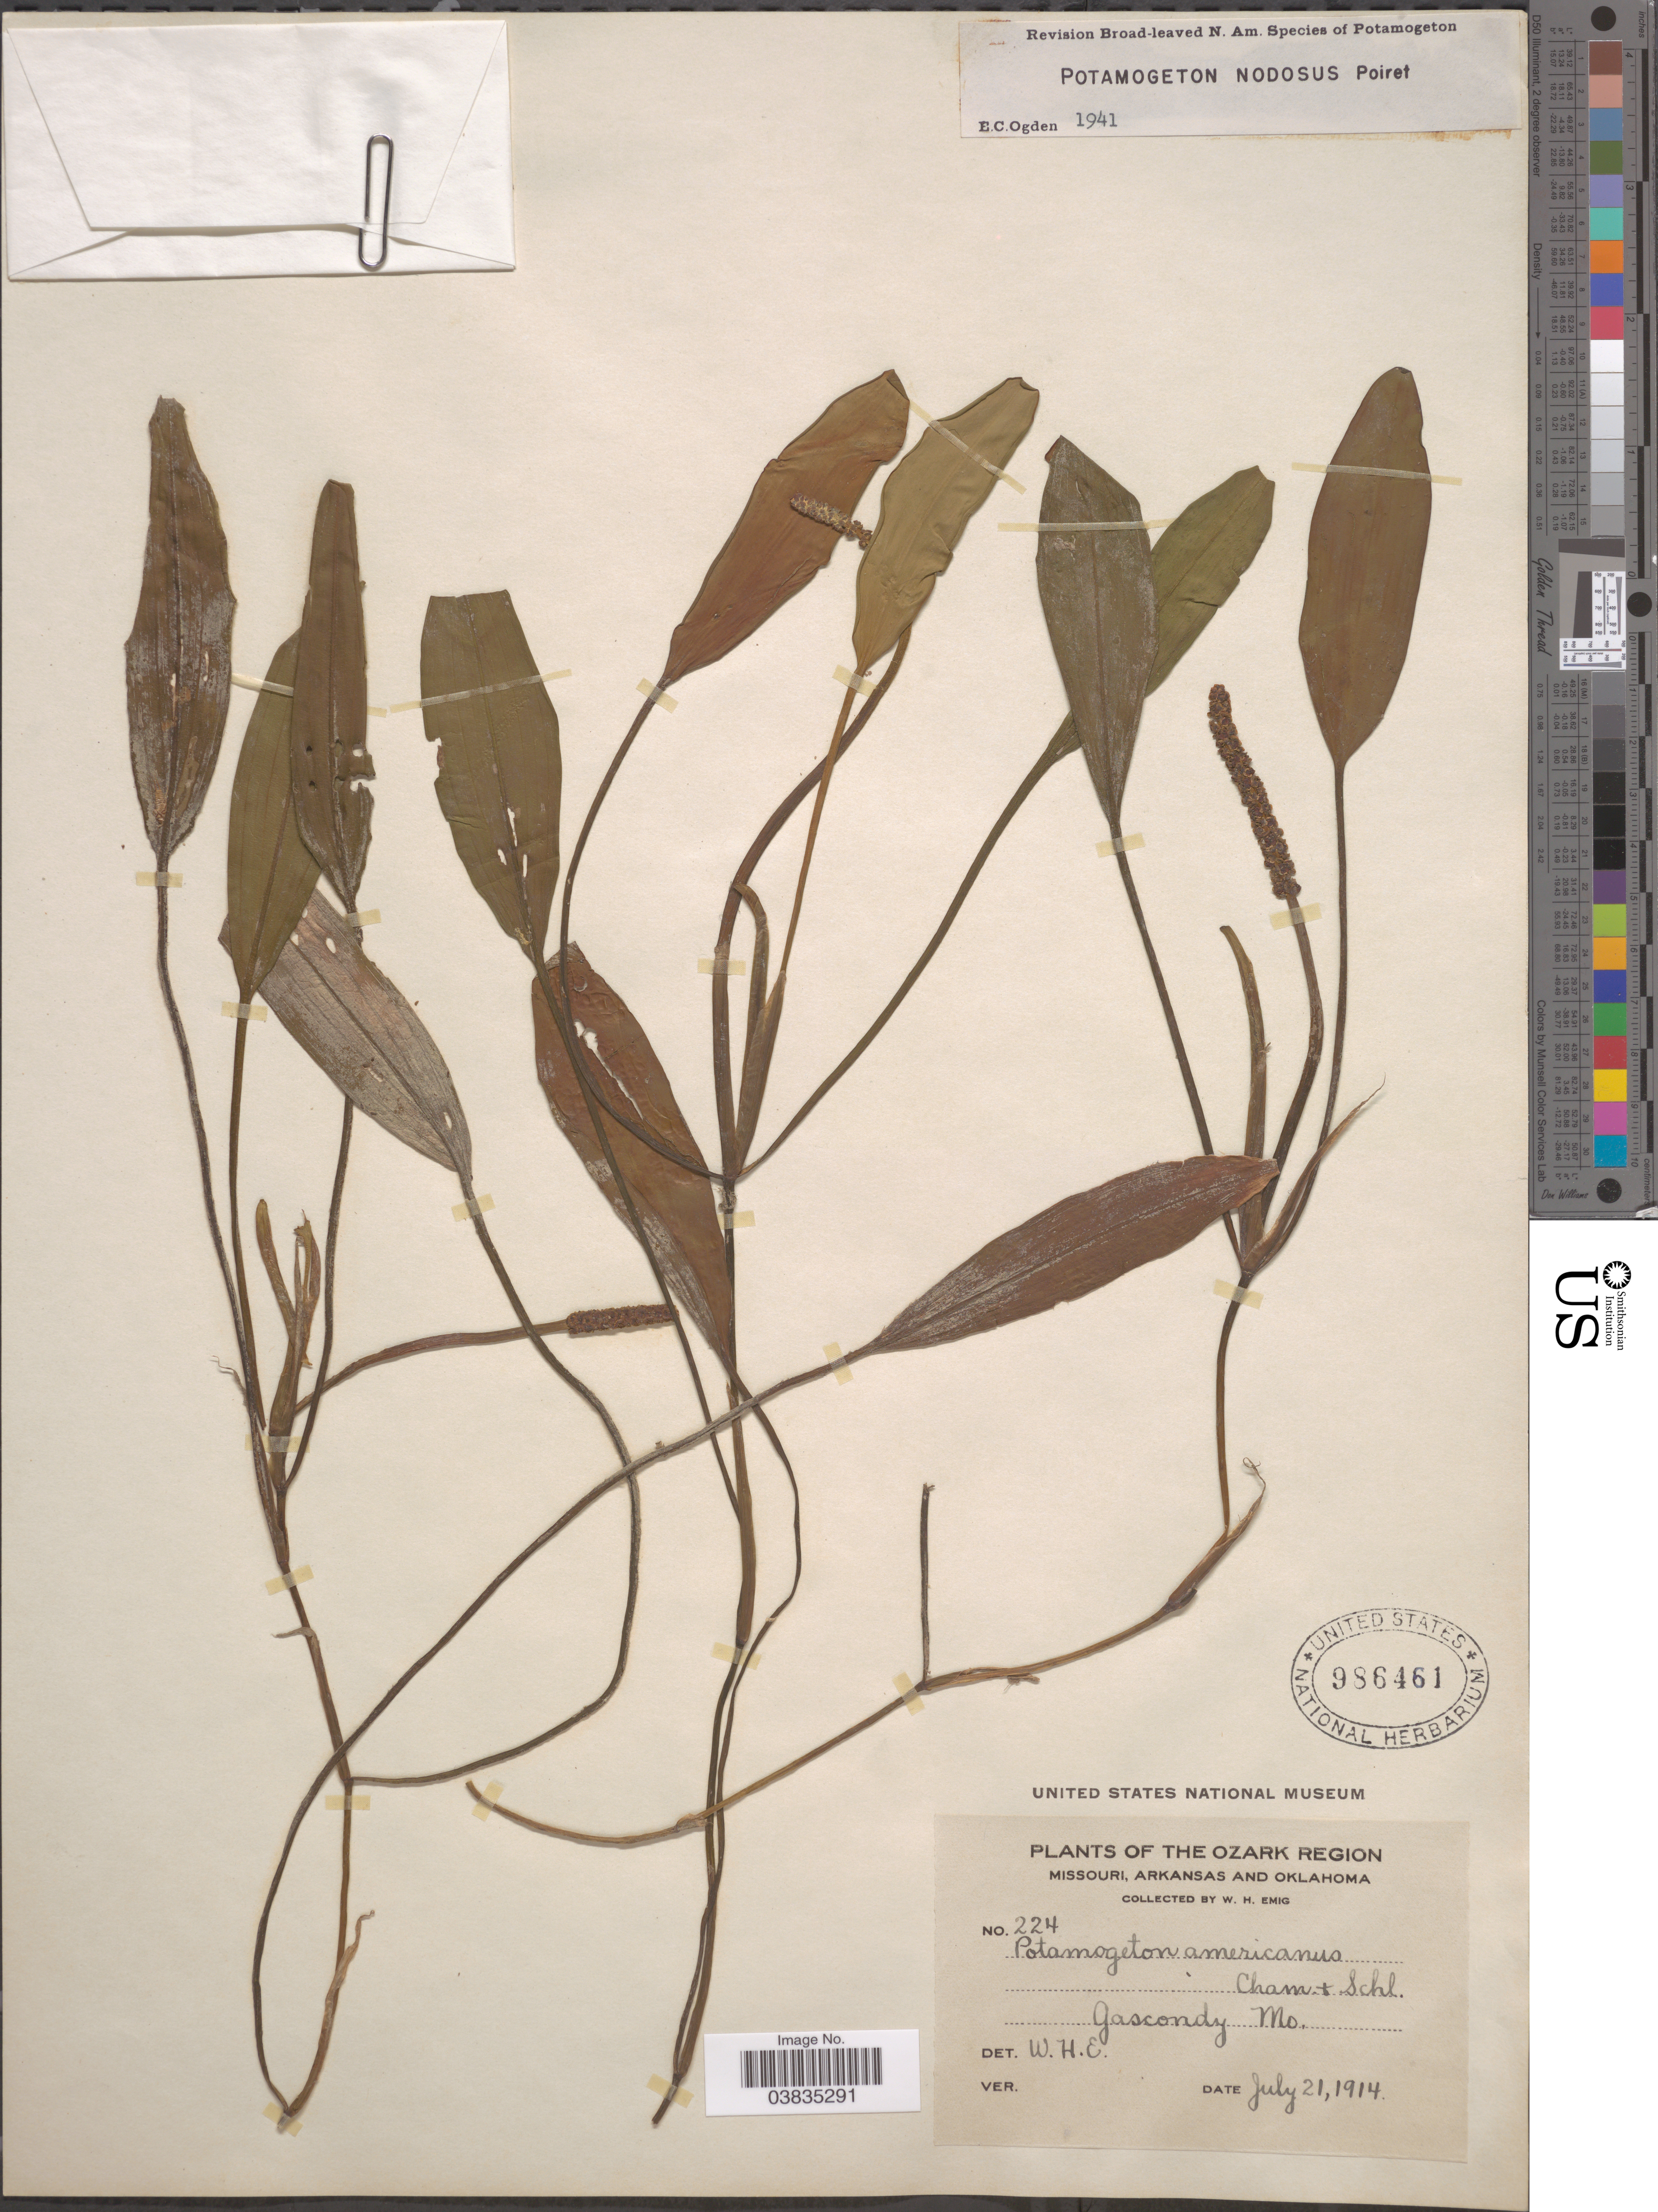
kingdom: Plantae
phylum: Tracheophyta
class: Liliopsida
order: Alismatales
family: Potamogetonaceae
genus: Potamogeton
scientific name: Potamogeton nodosus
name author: Poir.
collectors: W. H. Emig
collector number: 224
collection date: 1914-07-21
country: United States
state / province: Missouri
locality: The Ozark Region. Gascondy.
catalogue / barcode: US 986461